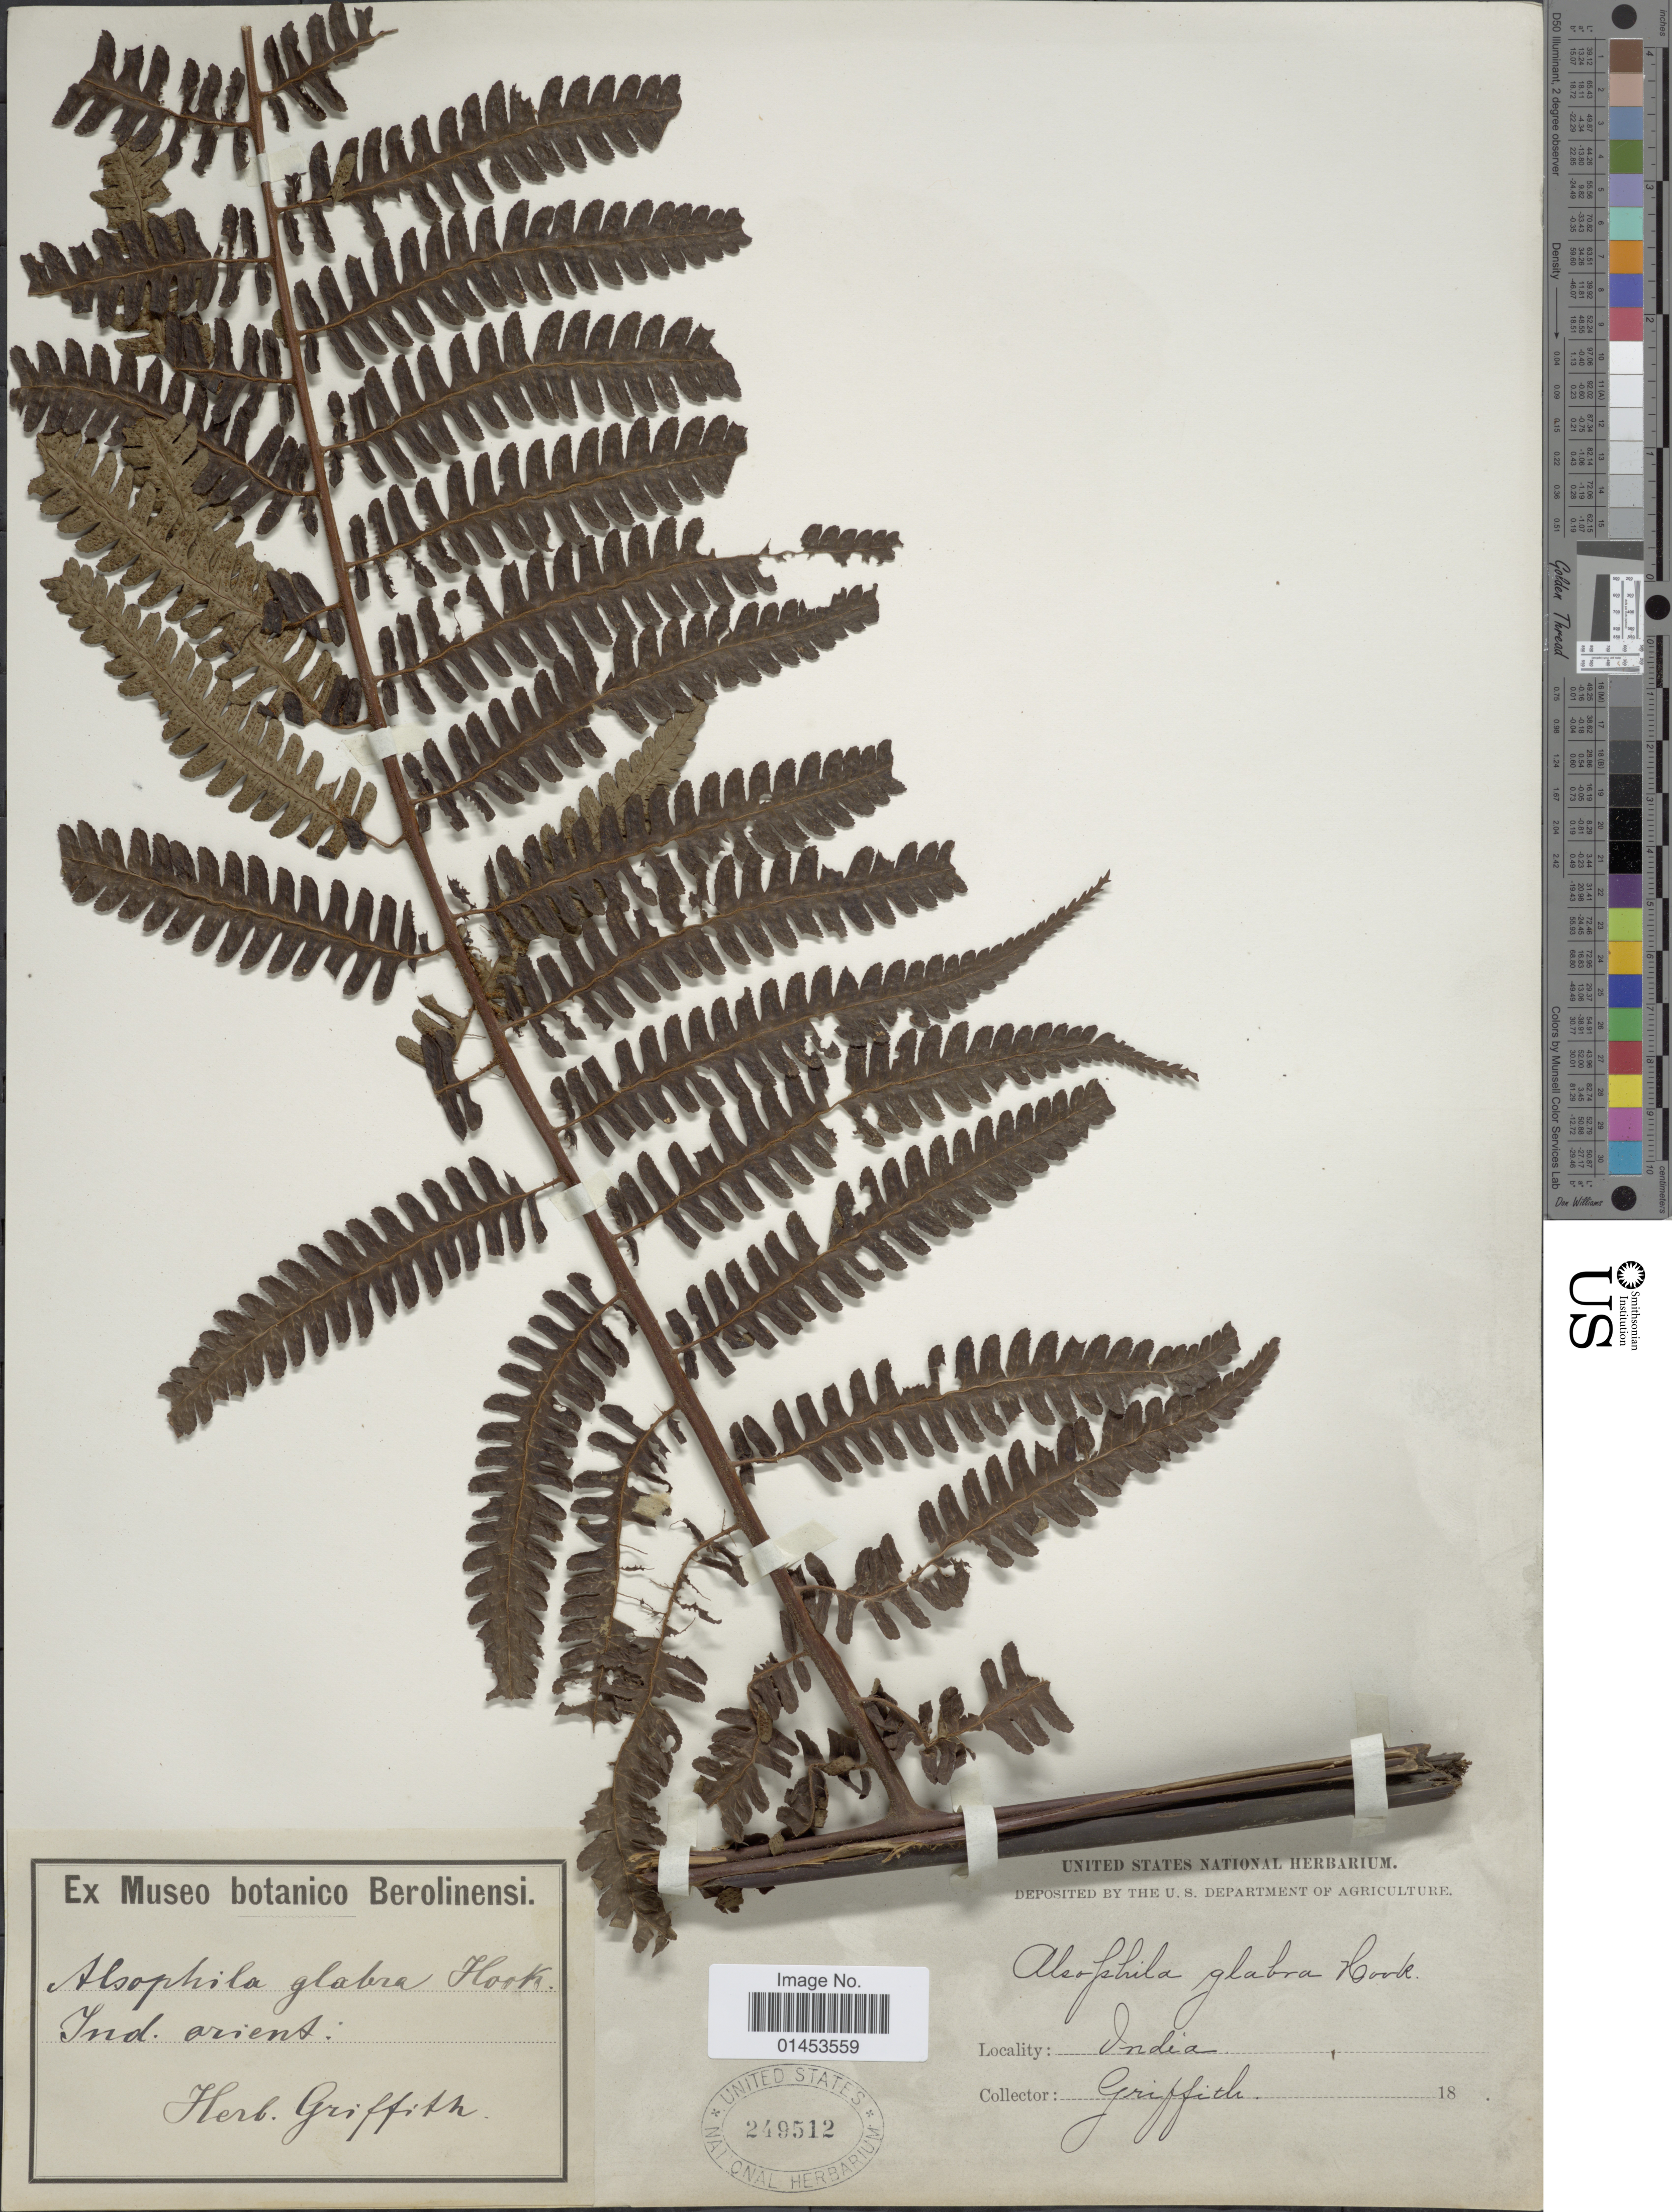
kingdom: Plantae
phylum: Tracheophyta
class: Polypodiopsida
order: Cyatheales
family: Cyatheaceae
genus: Cyathea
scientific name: Cyathea gigantea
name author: (Wall. ex Hook.) Holttum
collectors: ex herb. Griffith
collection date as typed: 18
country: India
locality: Ind. orient.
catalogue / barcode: US 249512